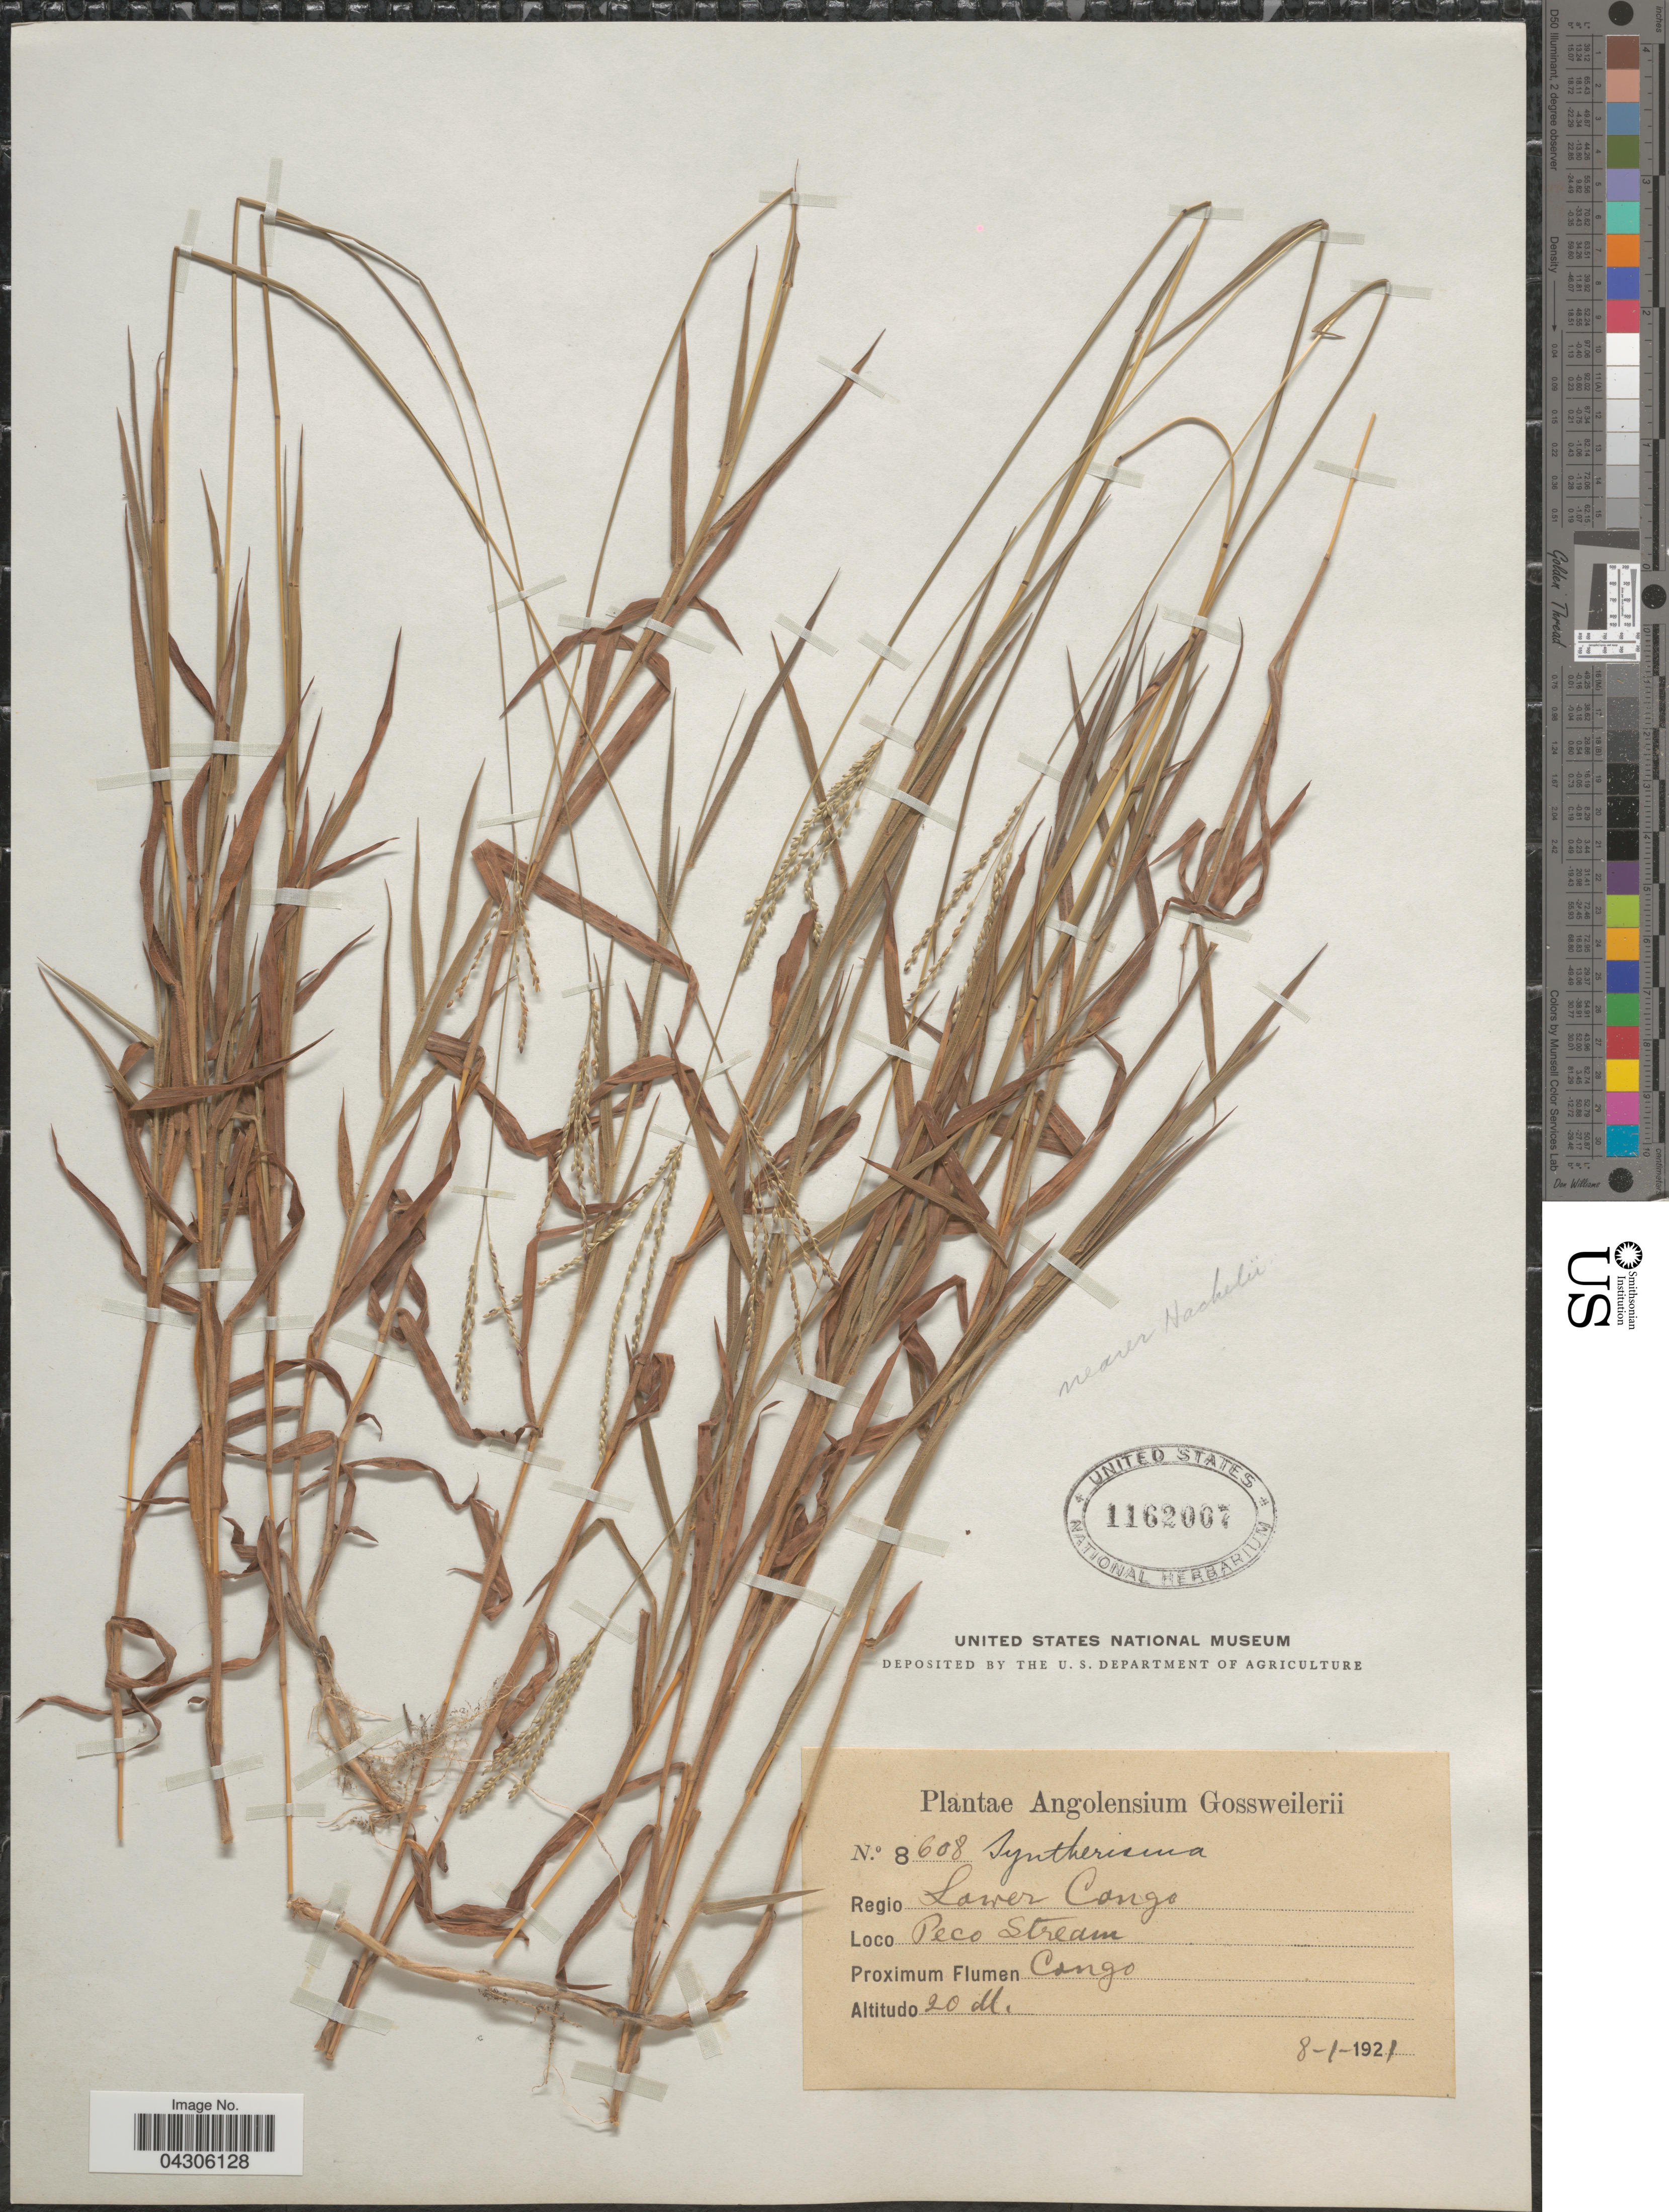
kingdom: Plantae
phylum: Tracheophyta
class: Liliopsida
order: Poales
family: Poaceae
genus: Digitaria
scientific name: Digitaria sp.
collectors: -. Gossweiler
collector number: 8608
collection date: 1921-01-08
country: Angola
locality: Regio Lower Congo. Peco Stream. Proximum Flumen Congo.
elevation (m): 20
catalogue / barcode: US 1162007